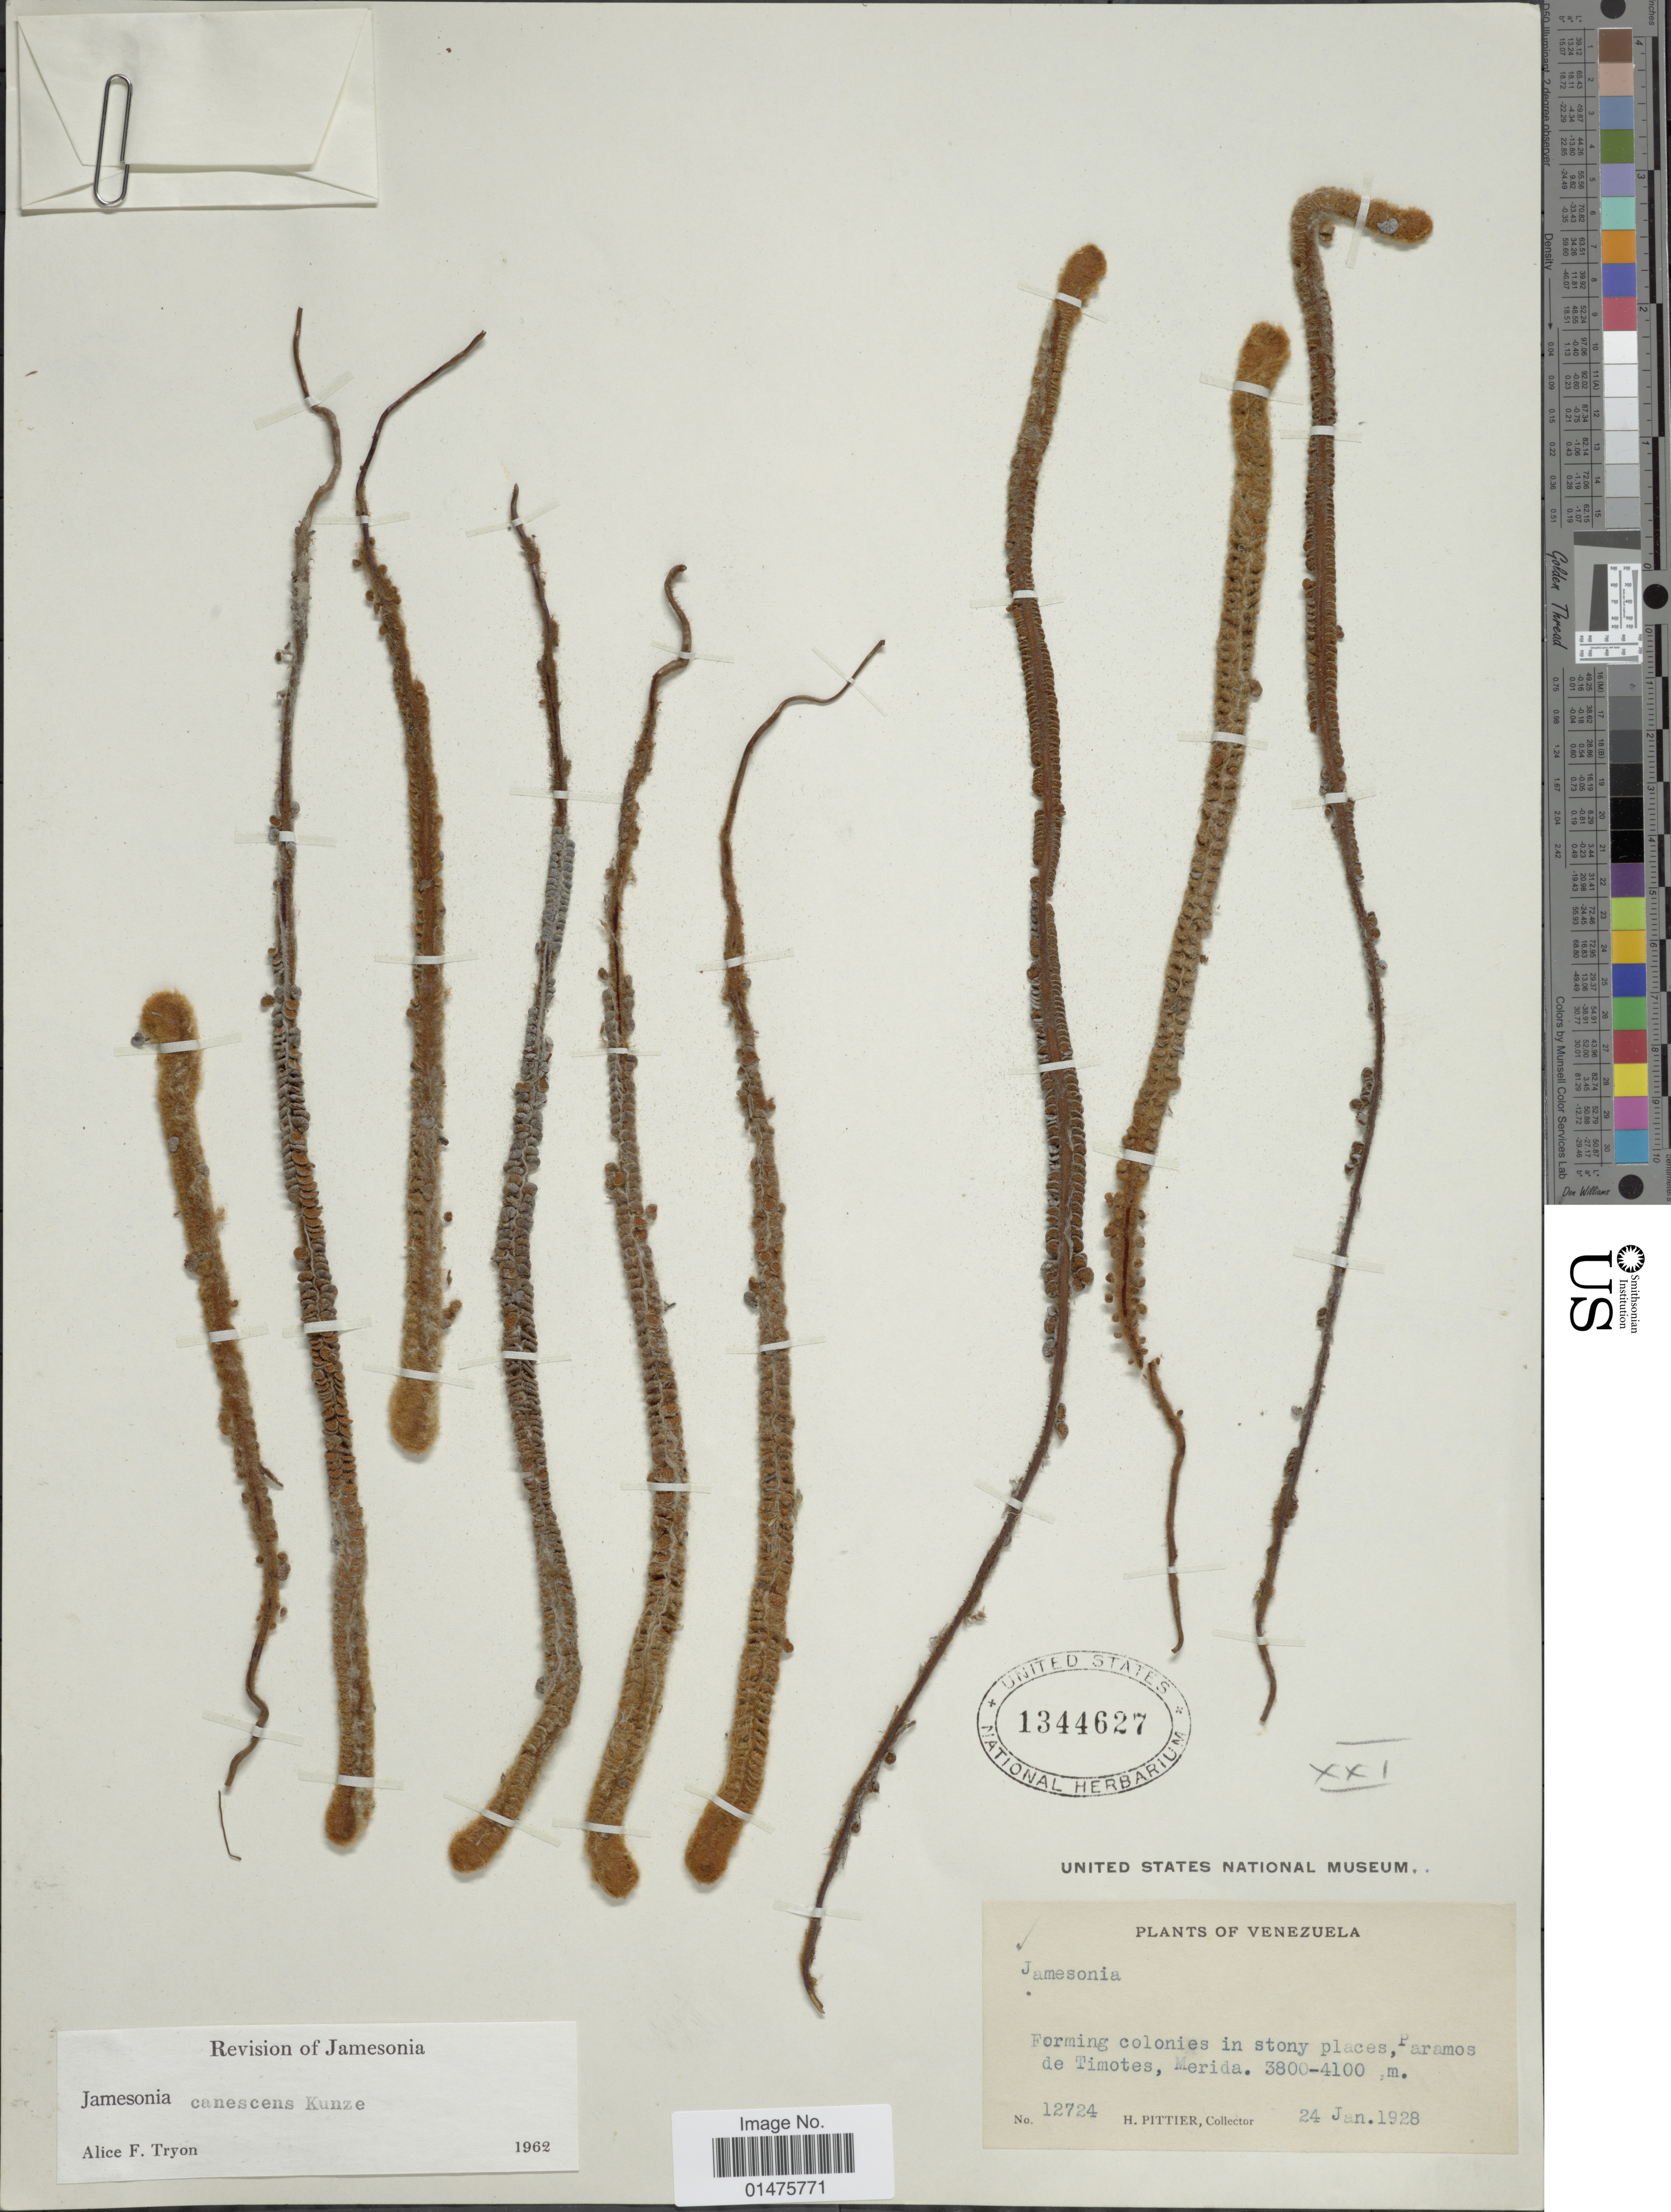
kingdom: Plantae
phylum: Tracheophyta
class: Polypodiopsida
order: Polypodiales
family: Pteridaceae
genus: Jamesonia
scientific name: Jamesonia canescens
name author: Kunze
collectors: H. F. Pittier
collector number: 12724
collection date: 1928-01-24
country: Venezuela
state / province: Mérida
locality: Forming colonies in stony places, Paramos de Timotes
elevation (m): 3800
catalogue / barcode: US 1344627